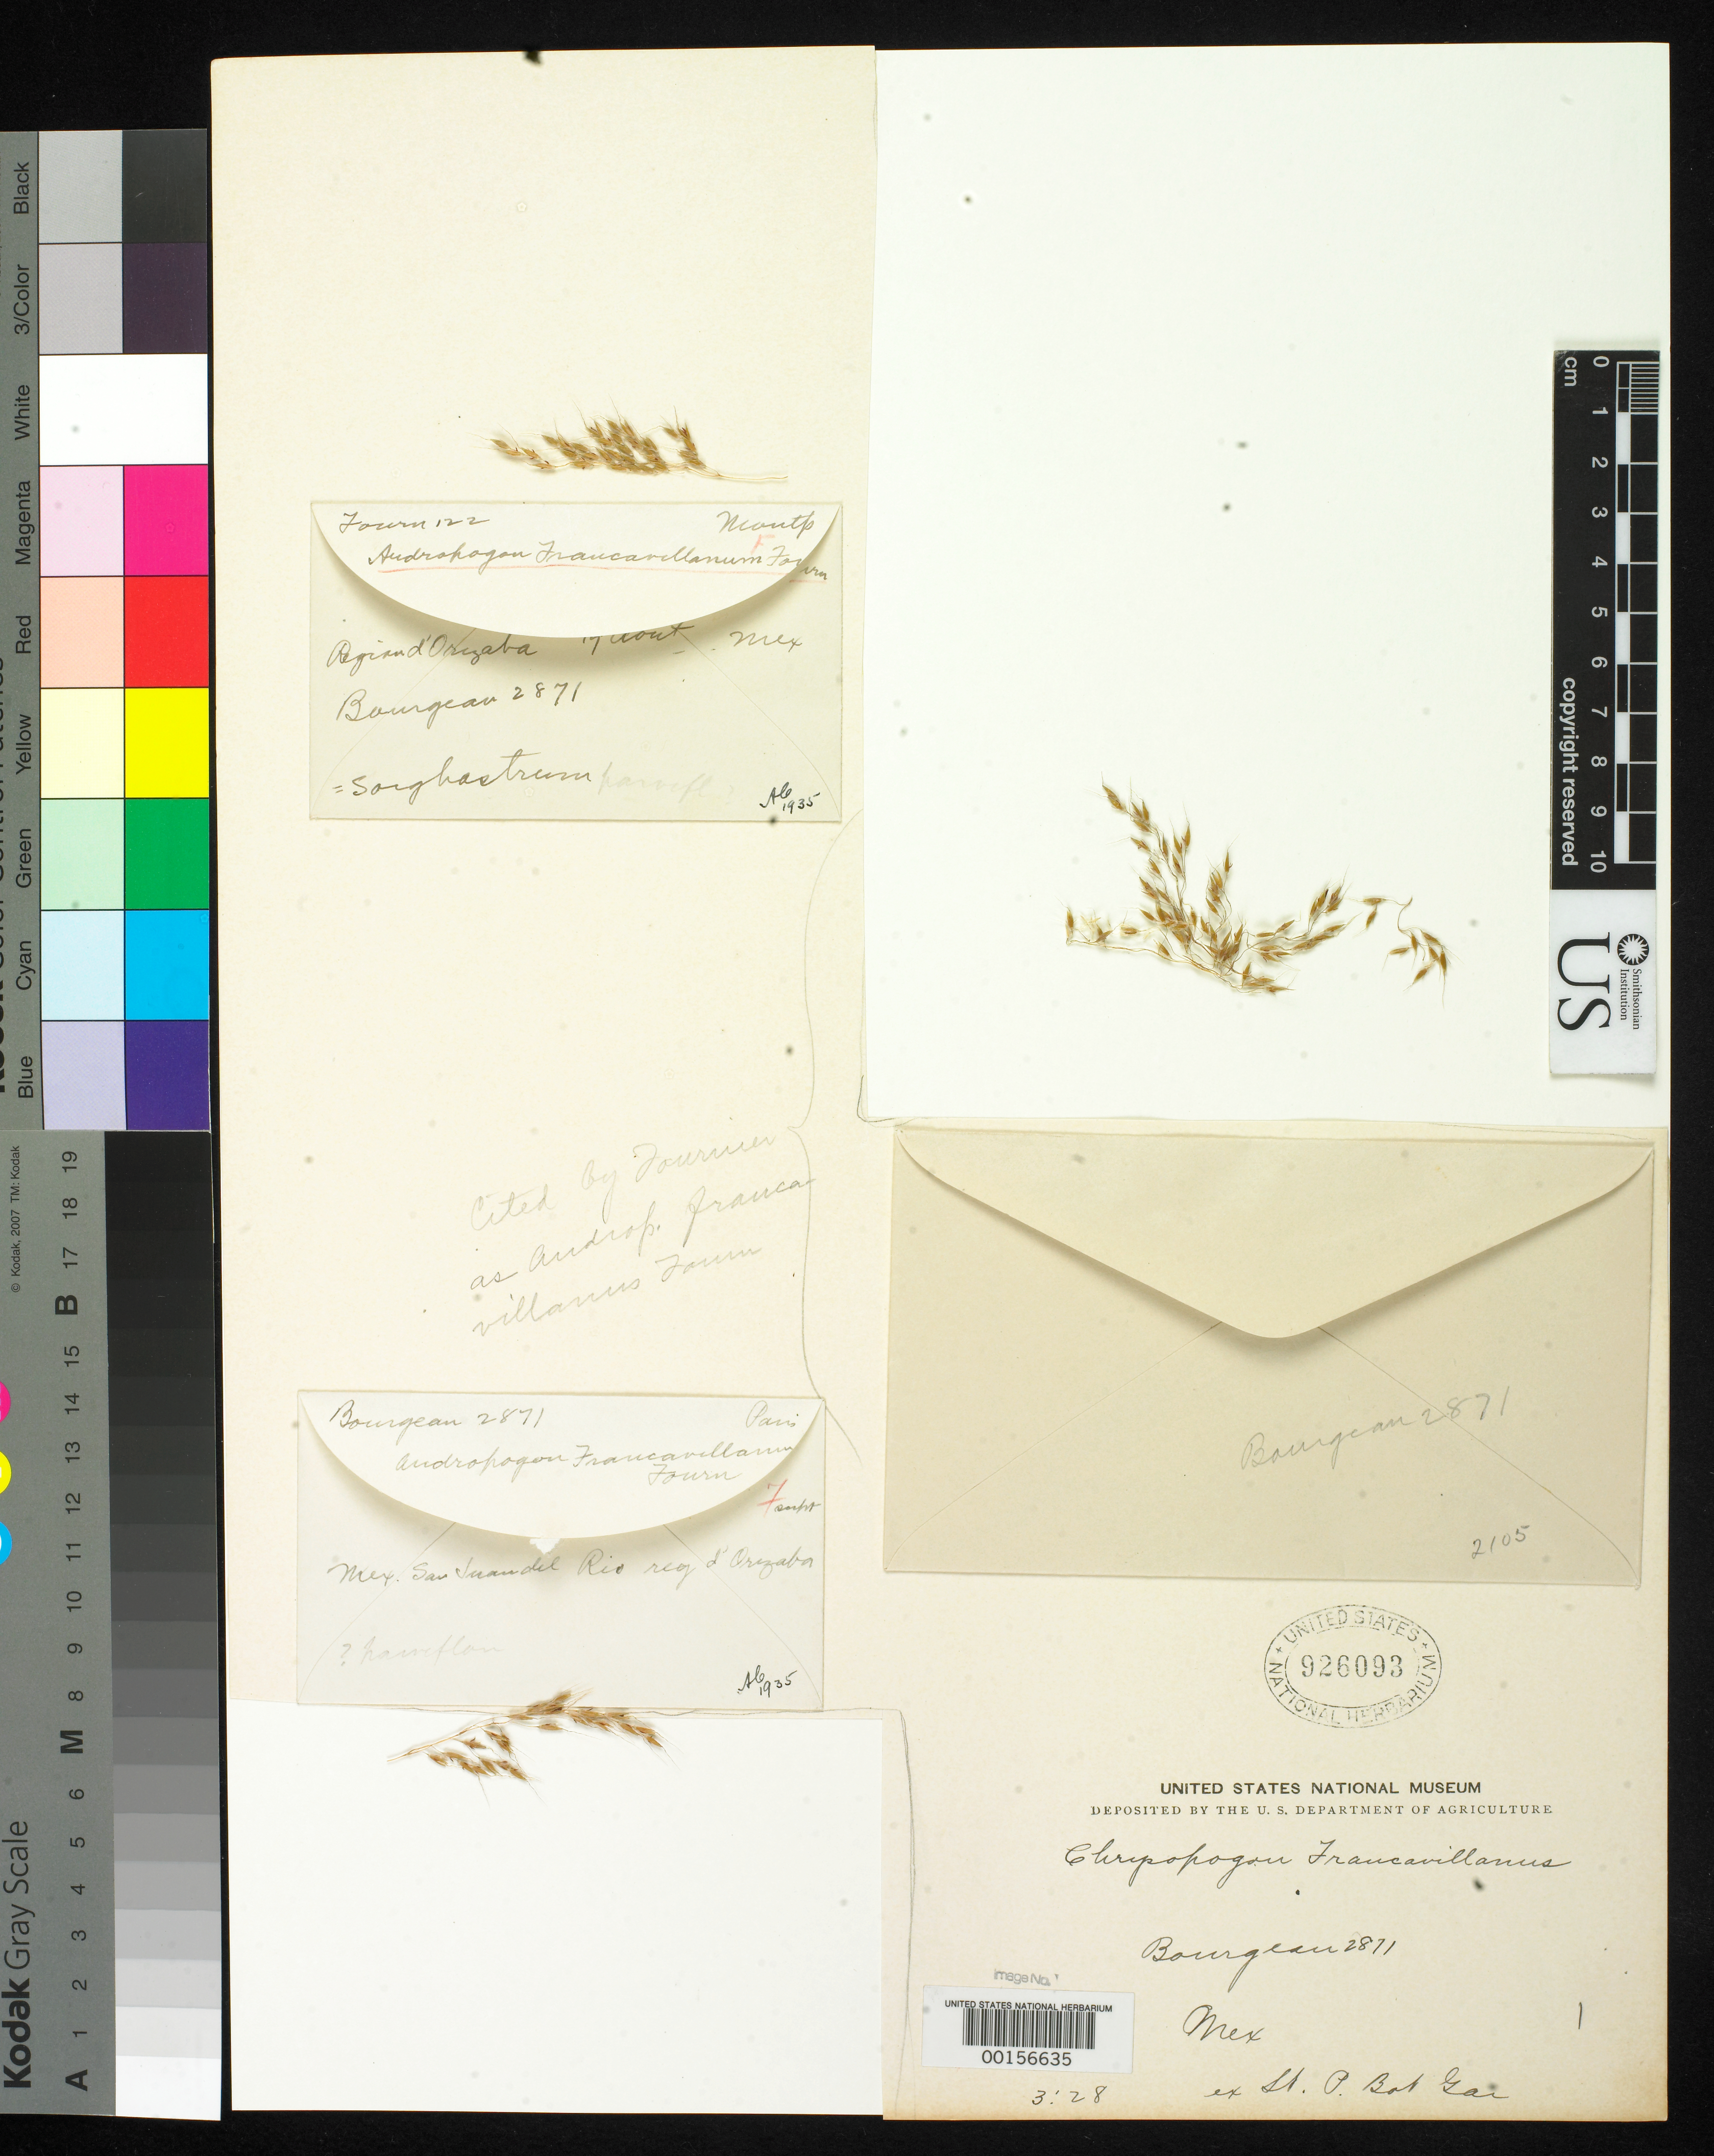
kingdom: Plantae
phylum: Tracheophyta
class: Liliopsida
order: Poales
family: Poaceae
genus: Andropogon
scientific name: Andropogon francavillanus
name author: E. Fourn.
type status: Syntype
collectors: E. Bourgeau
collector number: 2871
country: Mexico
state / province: Veracruz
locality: San Juan del Rio, Reg. Orizaba.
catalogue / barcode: US 926093